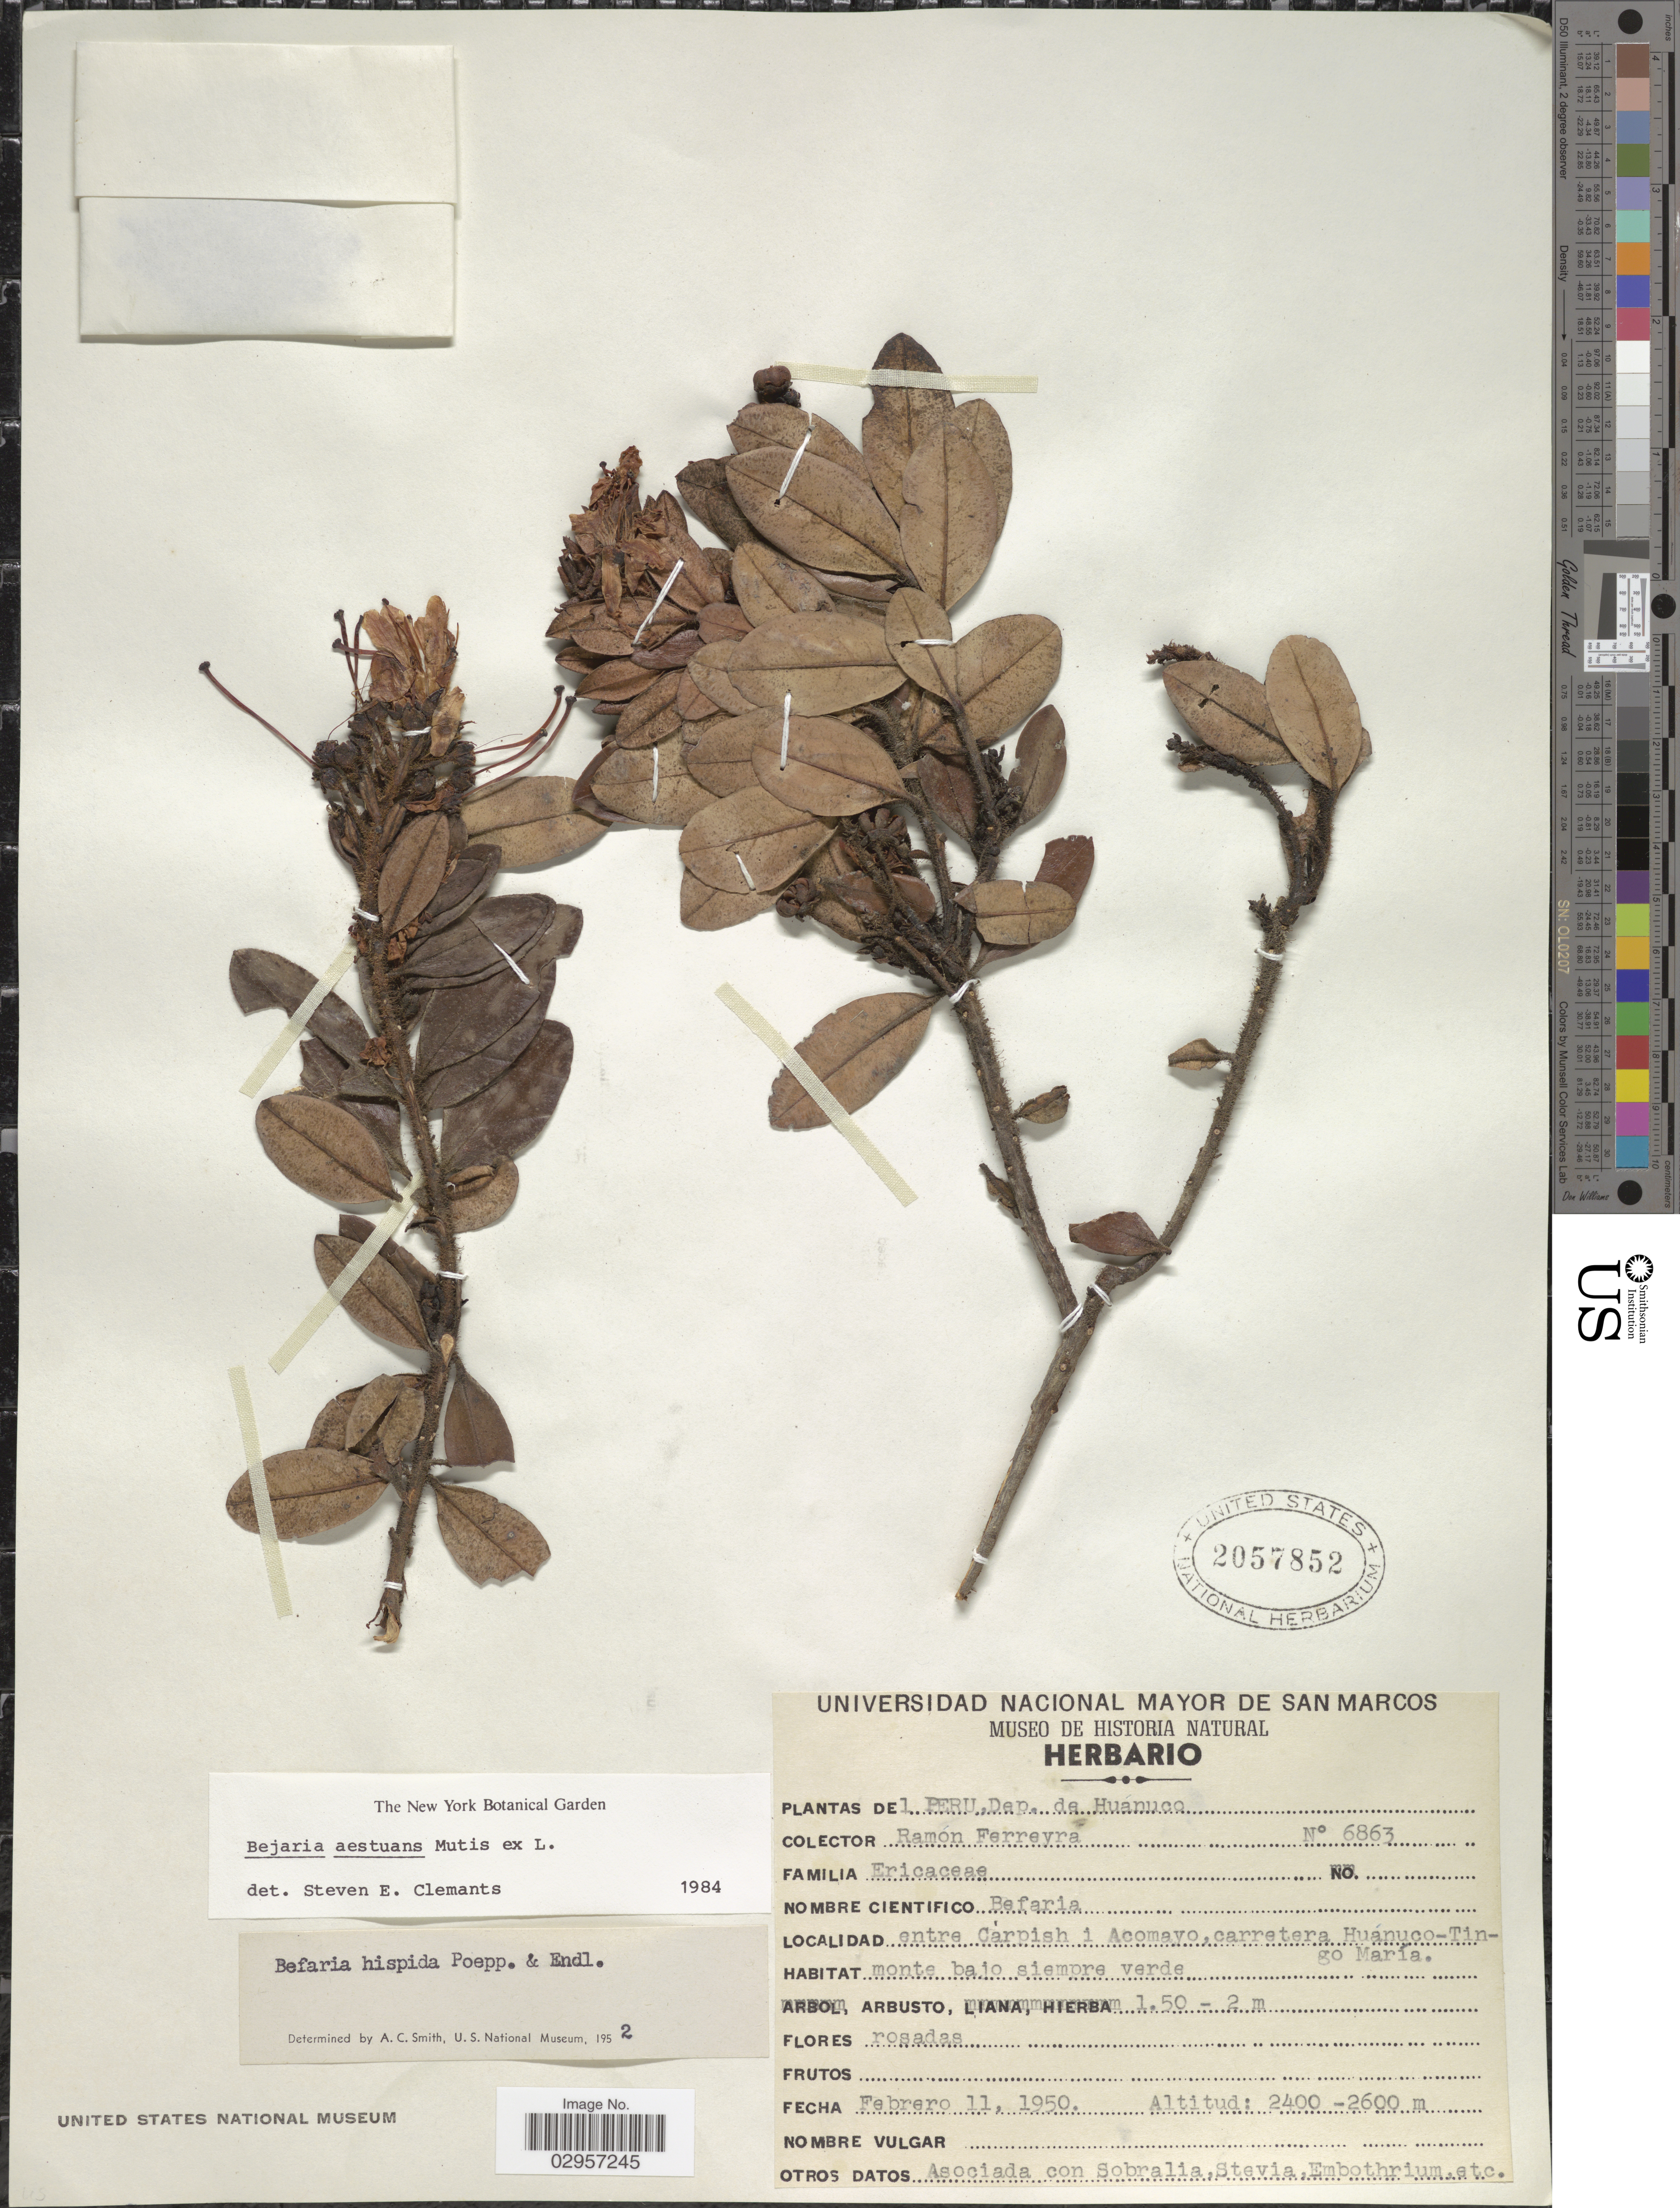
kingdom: Plantae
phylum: Tracheophyta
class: Magnoliopsida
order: Ericales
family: Ericaceae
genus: Befaria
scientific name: Befaria aestuans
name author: Mutis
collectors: R. A. Ferreyra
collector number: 6863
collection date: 1950-02-11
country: Peru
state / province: Huánuco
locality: Dep. de Huanuco. Entre Carpish i Acomayo, carretera Huánuco-Tingo María.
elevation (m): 2400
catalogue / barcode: US 2057852